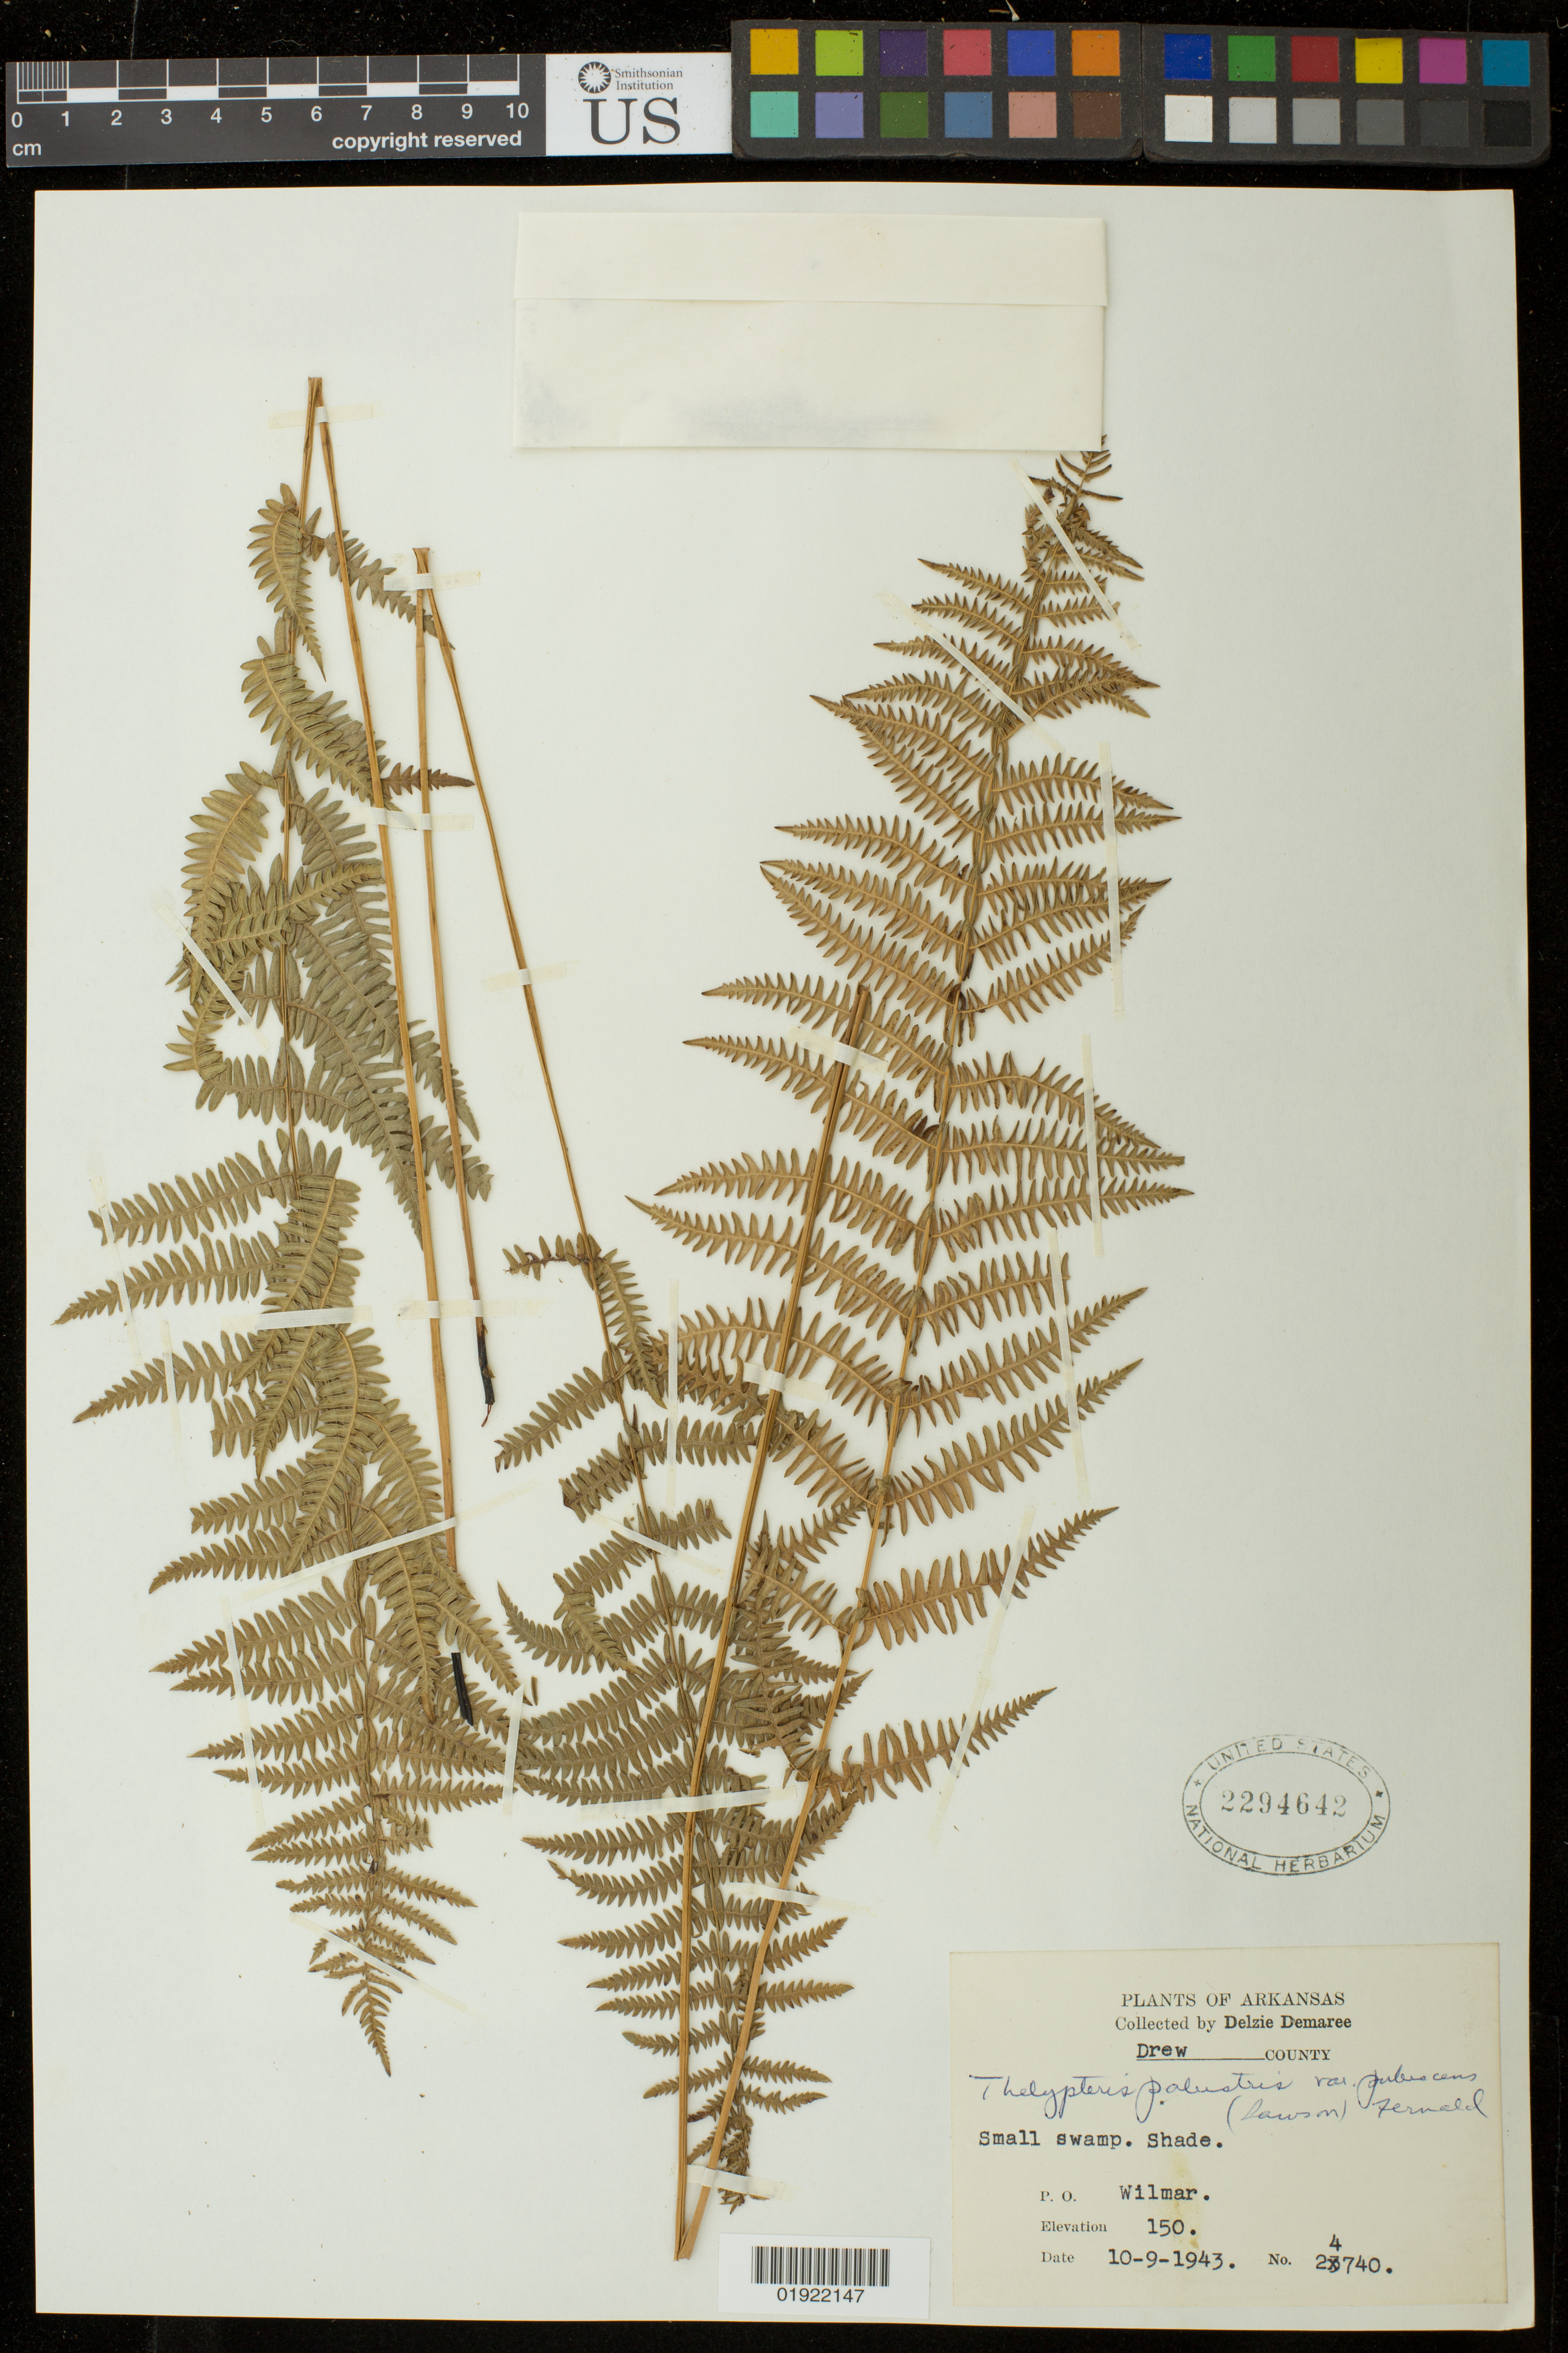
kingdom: Plantae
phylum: Tracheophyta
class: Polypodiopsida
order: Polypodiales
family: Thelypteridaceae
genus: Thelypteris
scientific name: Thelypteris palustris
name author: (Salisb.) Schott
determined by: Schott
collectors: D. Demaree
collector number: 24740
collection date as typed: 10-9-1943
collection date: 1943-10-09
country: United States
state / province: Arkansas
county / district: Drew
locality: Wilmar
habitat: small swamp. shade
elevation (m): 46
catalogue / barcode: US 2294642